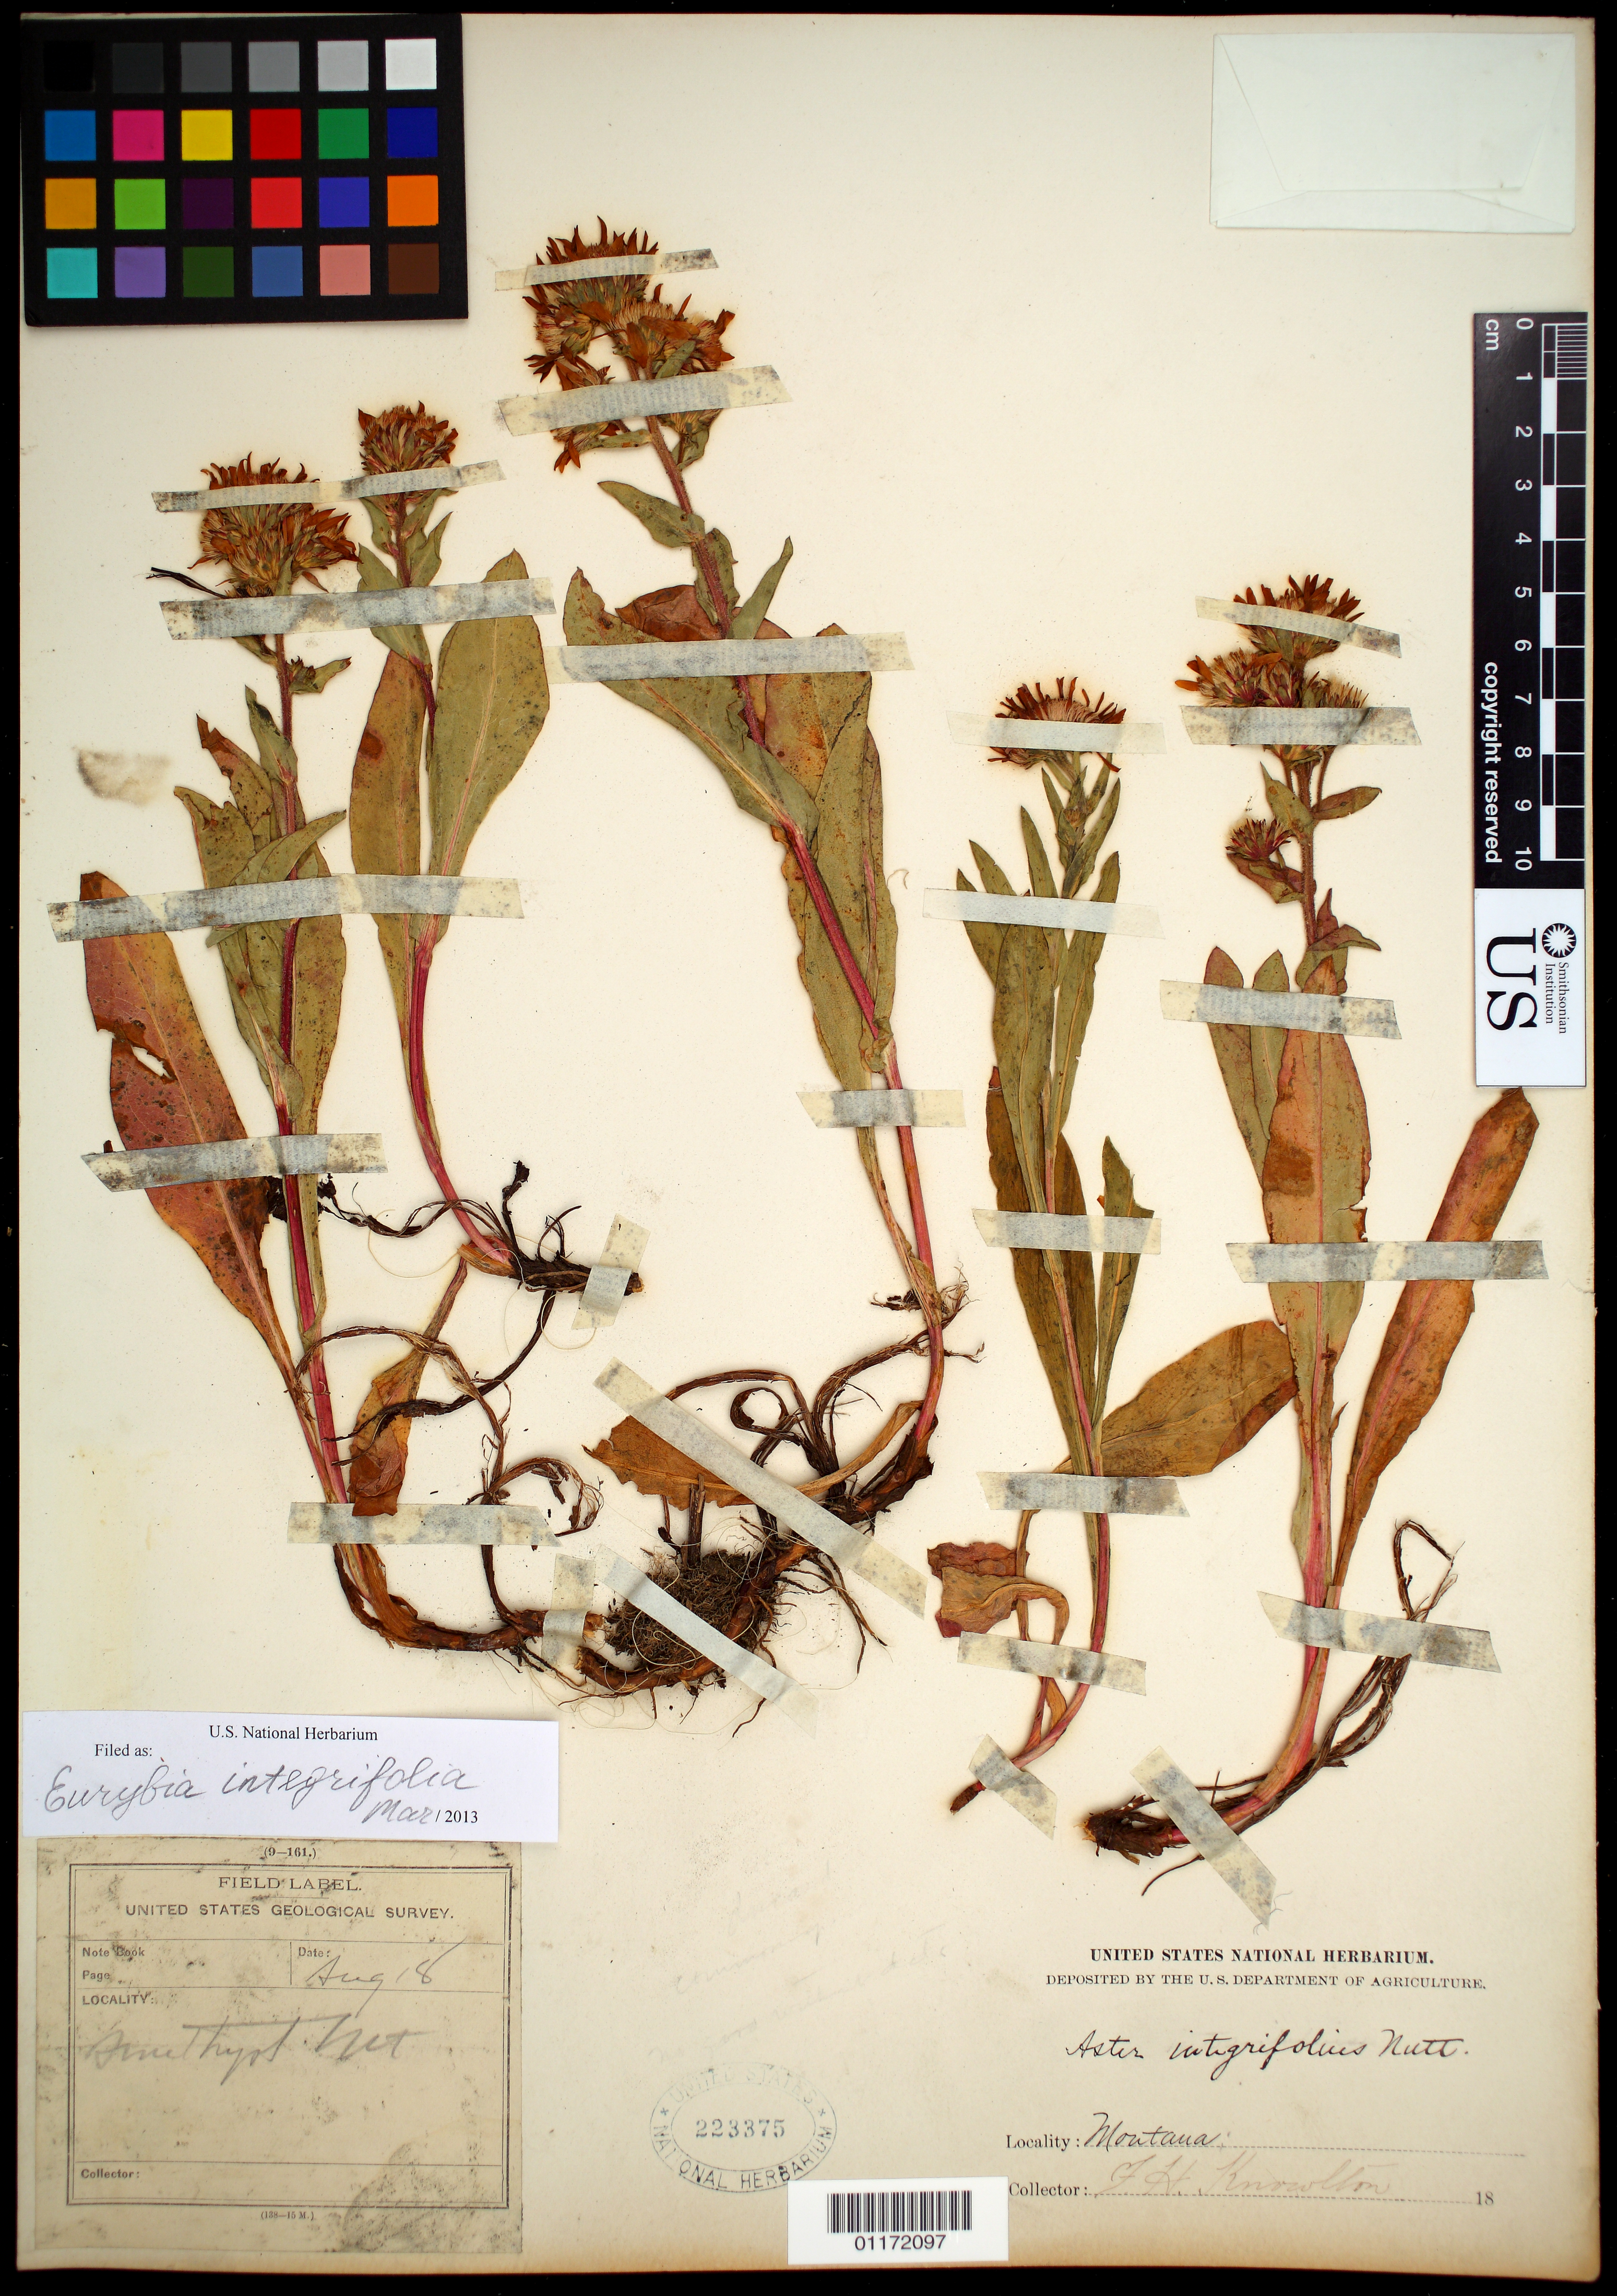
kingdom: Plantae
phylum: Tracheophyta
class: Magnoliopsida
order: Asterales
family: Asteraceae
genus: Eurybia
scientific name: Eurybia integrifolia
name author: (Nutt.) G.L. Nesom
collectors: F. H. Knowlton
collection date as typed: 18 Aug 18--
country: United States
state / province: Montana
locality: [...] Mt.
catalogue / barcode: US 223375